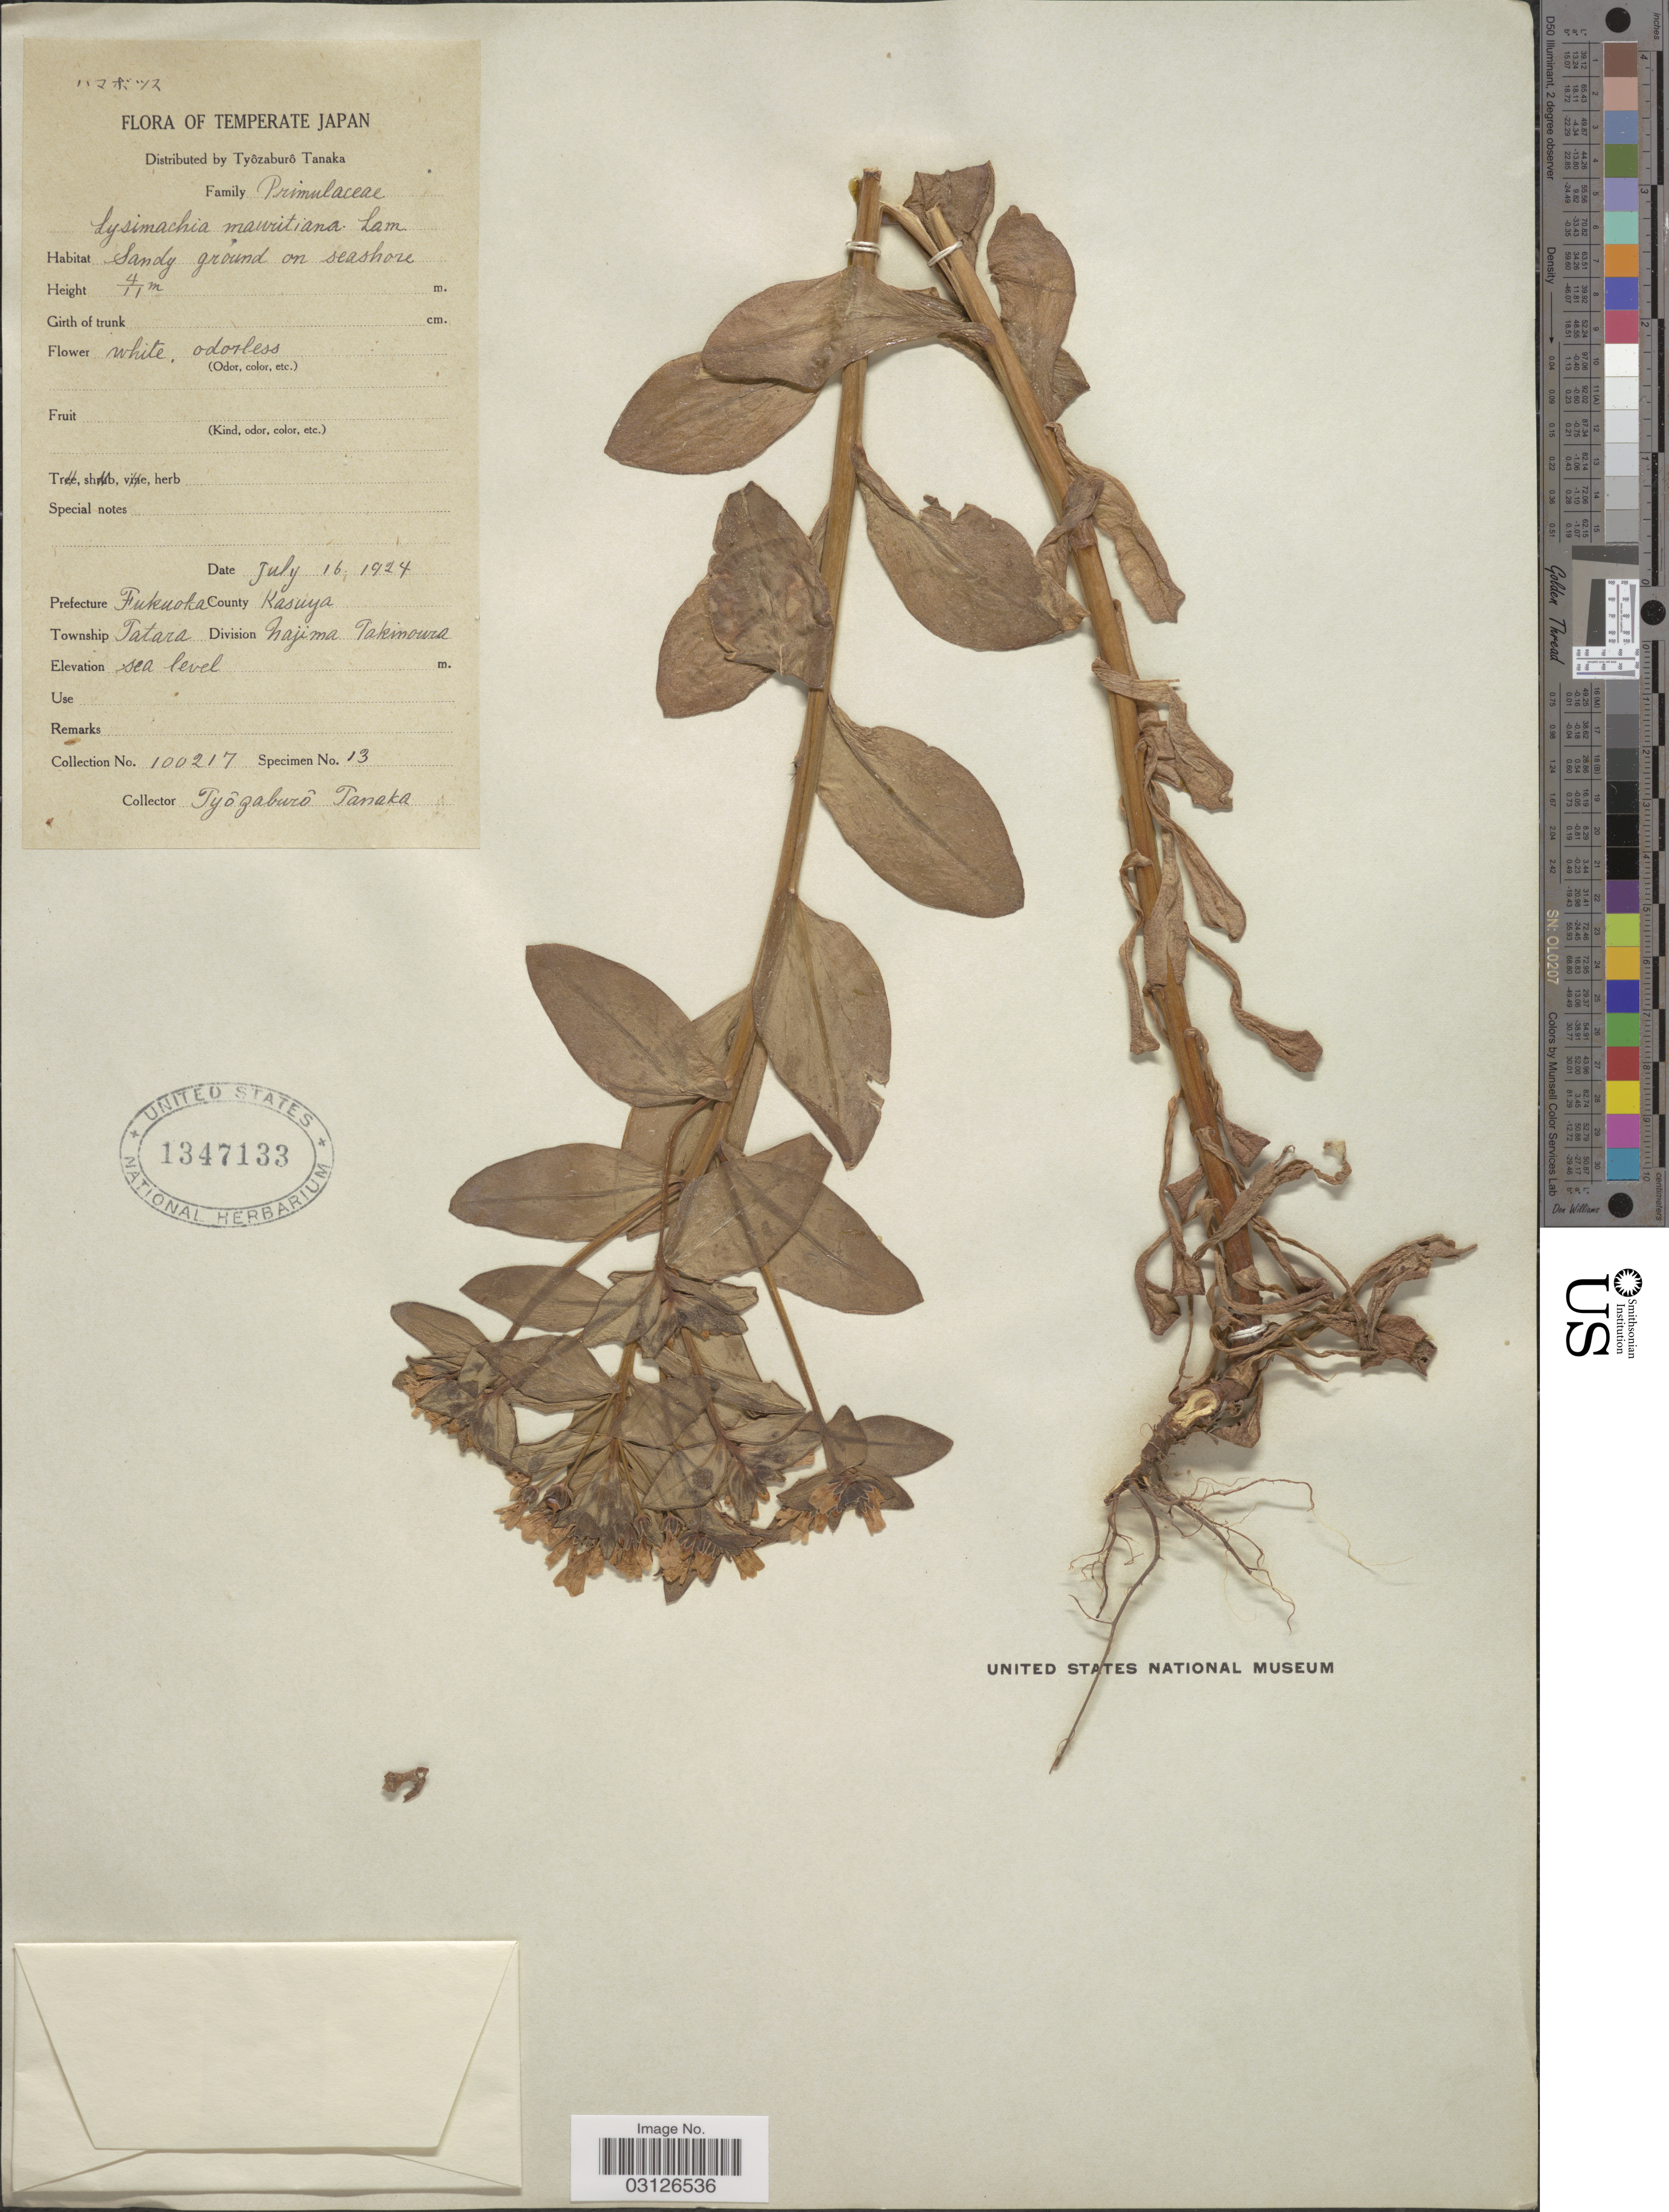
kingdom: Plantae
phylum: Tracheophyta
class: Magnoliopsida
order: Ericales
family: Primulaceae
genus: Lysimachia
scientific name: Lysimachia mauritiana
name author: Lam.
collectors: T. Tanaka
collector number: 100217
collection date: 1924-07-16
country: Japan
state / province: Hukuoka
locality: Prefecture Fukuoka County Kasuya Township Tatara Division Najima Takimoura.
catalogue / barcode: US 1347133